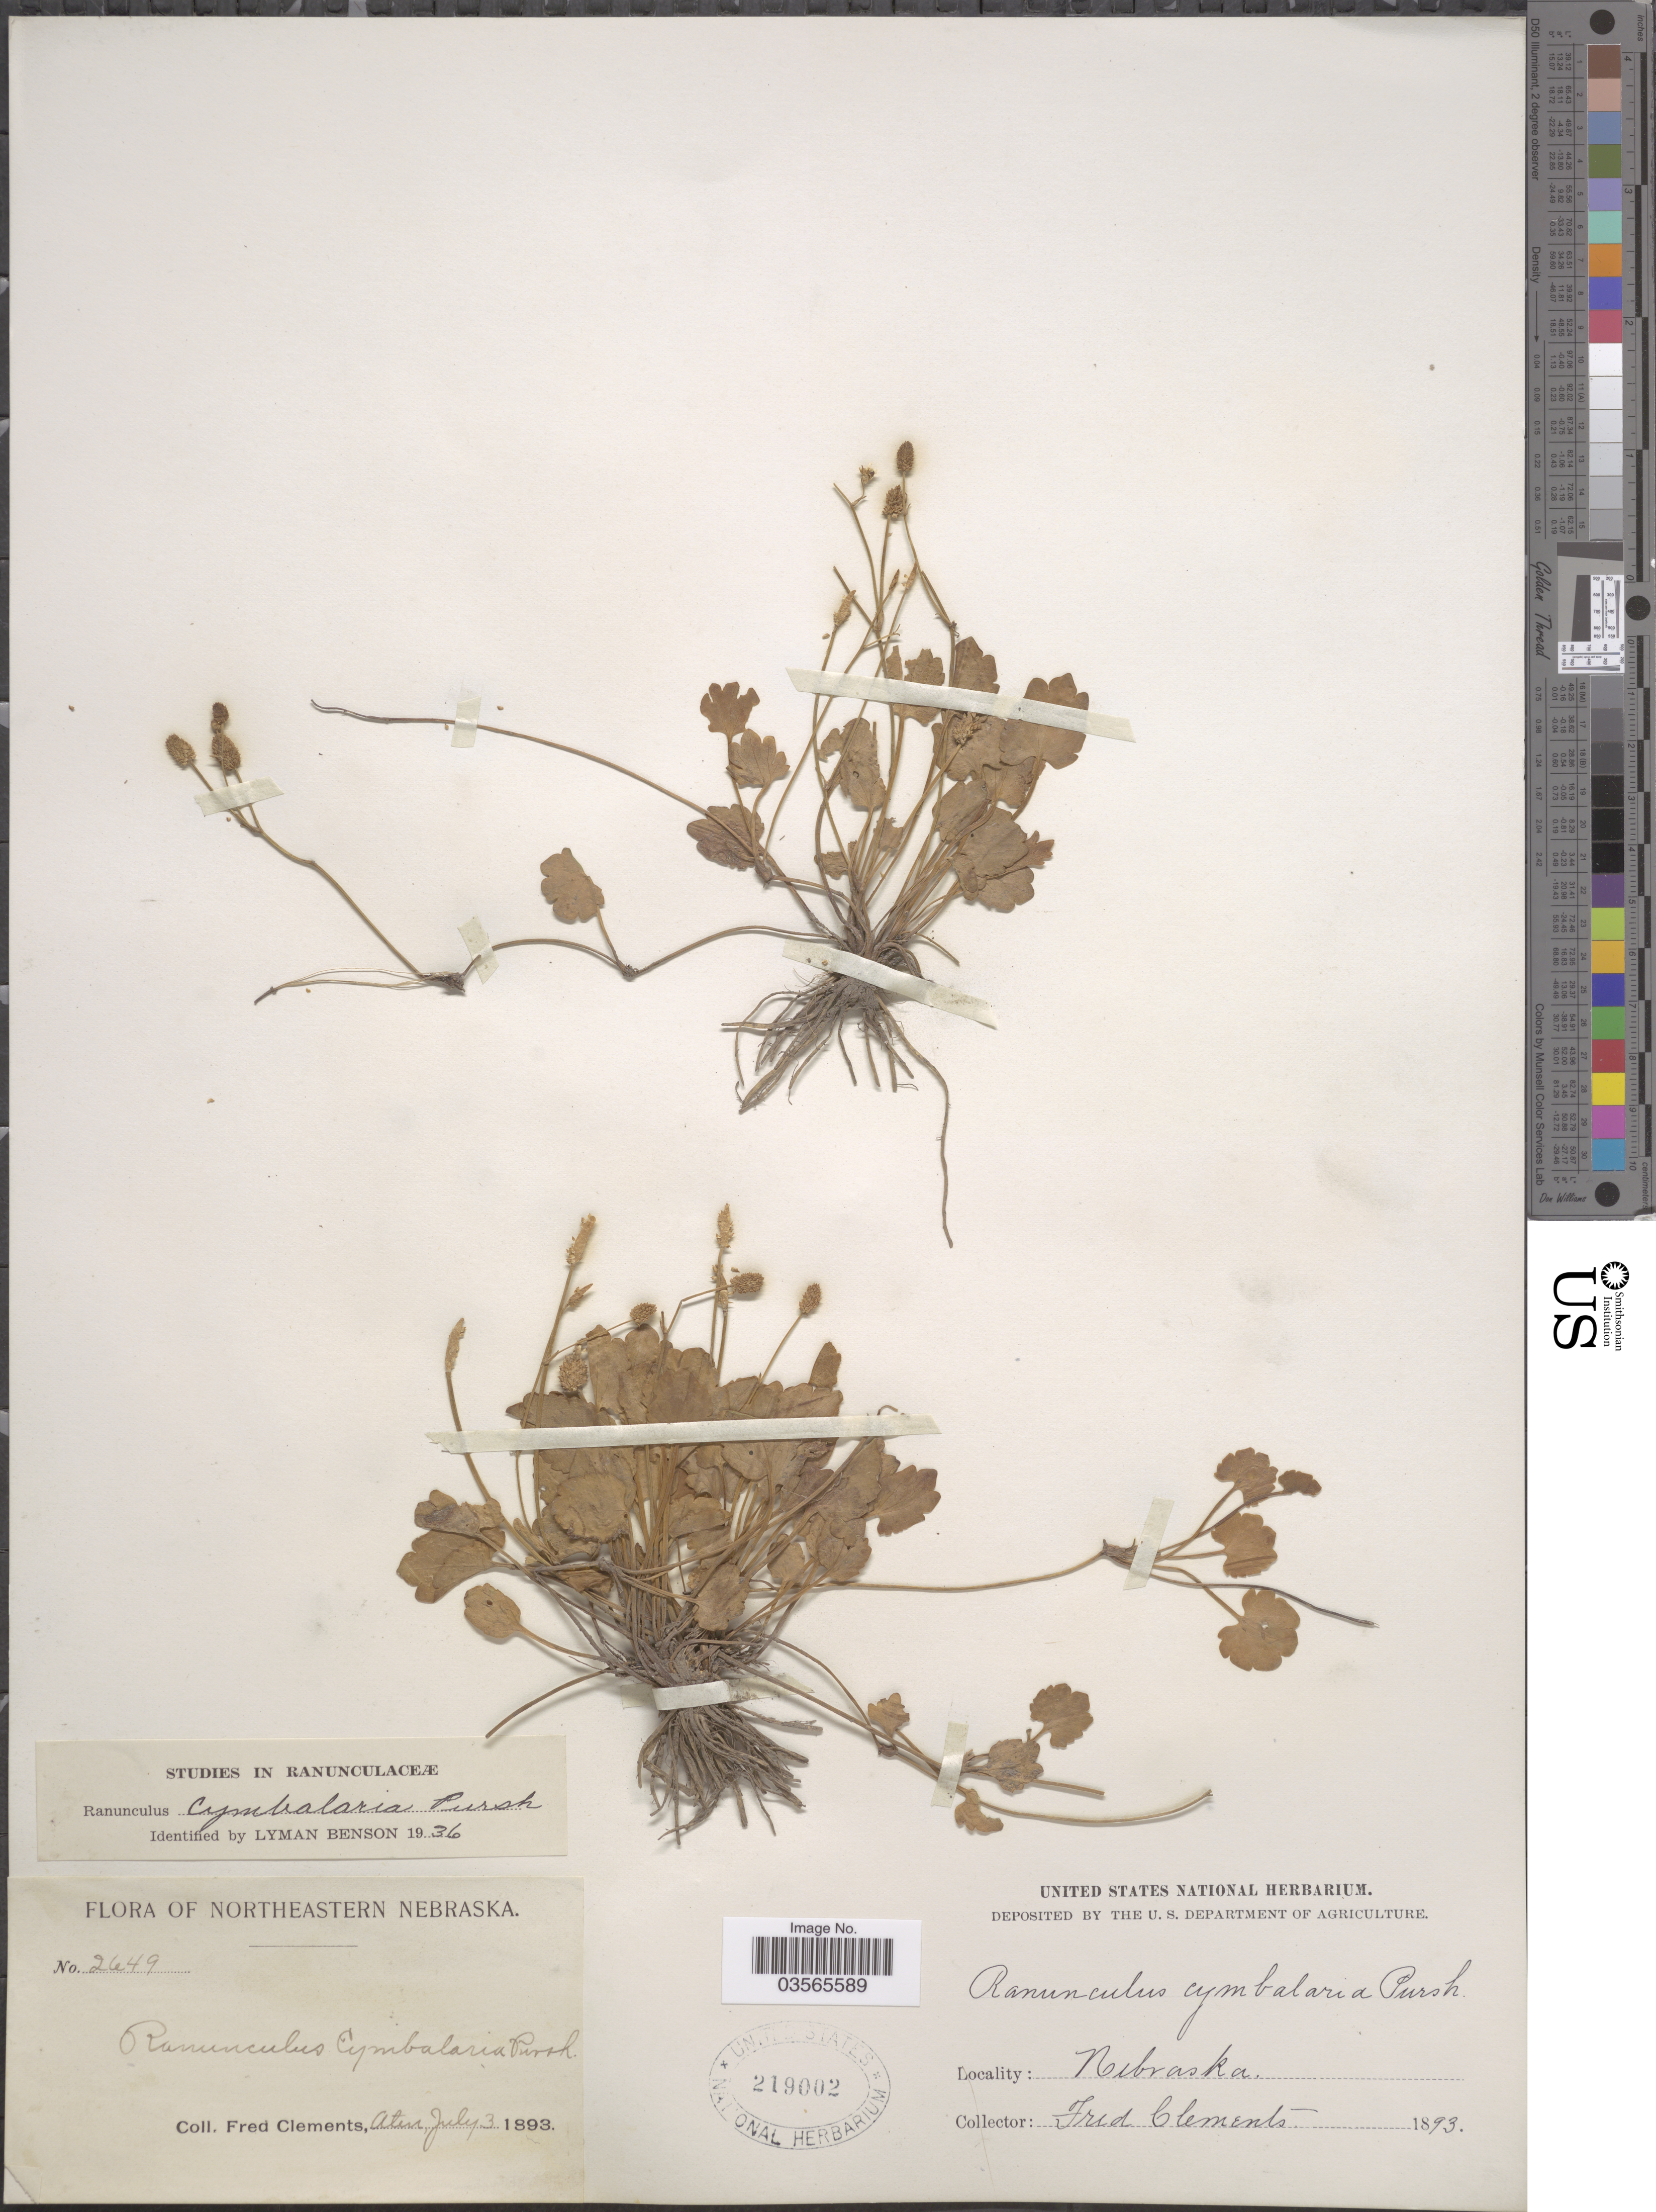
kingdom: Plantae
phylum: Tracheophyta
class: Magnoliopsida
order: Ranunculales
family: Ranunculaceae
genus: Halerpestes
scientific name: Halerpestes cymbalaria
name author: (Pursh) Greene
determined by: Strong, M. T., (US), Smithsonian Institution - National Museum of Natural History (UNITED STATES)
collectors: F. Clements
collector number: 2449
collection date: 1893-07-03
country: United States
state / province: Nebraska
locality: Northeastern Nebraska. Aten.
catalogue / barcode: US 219002